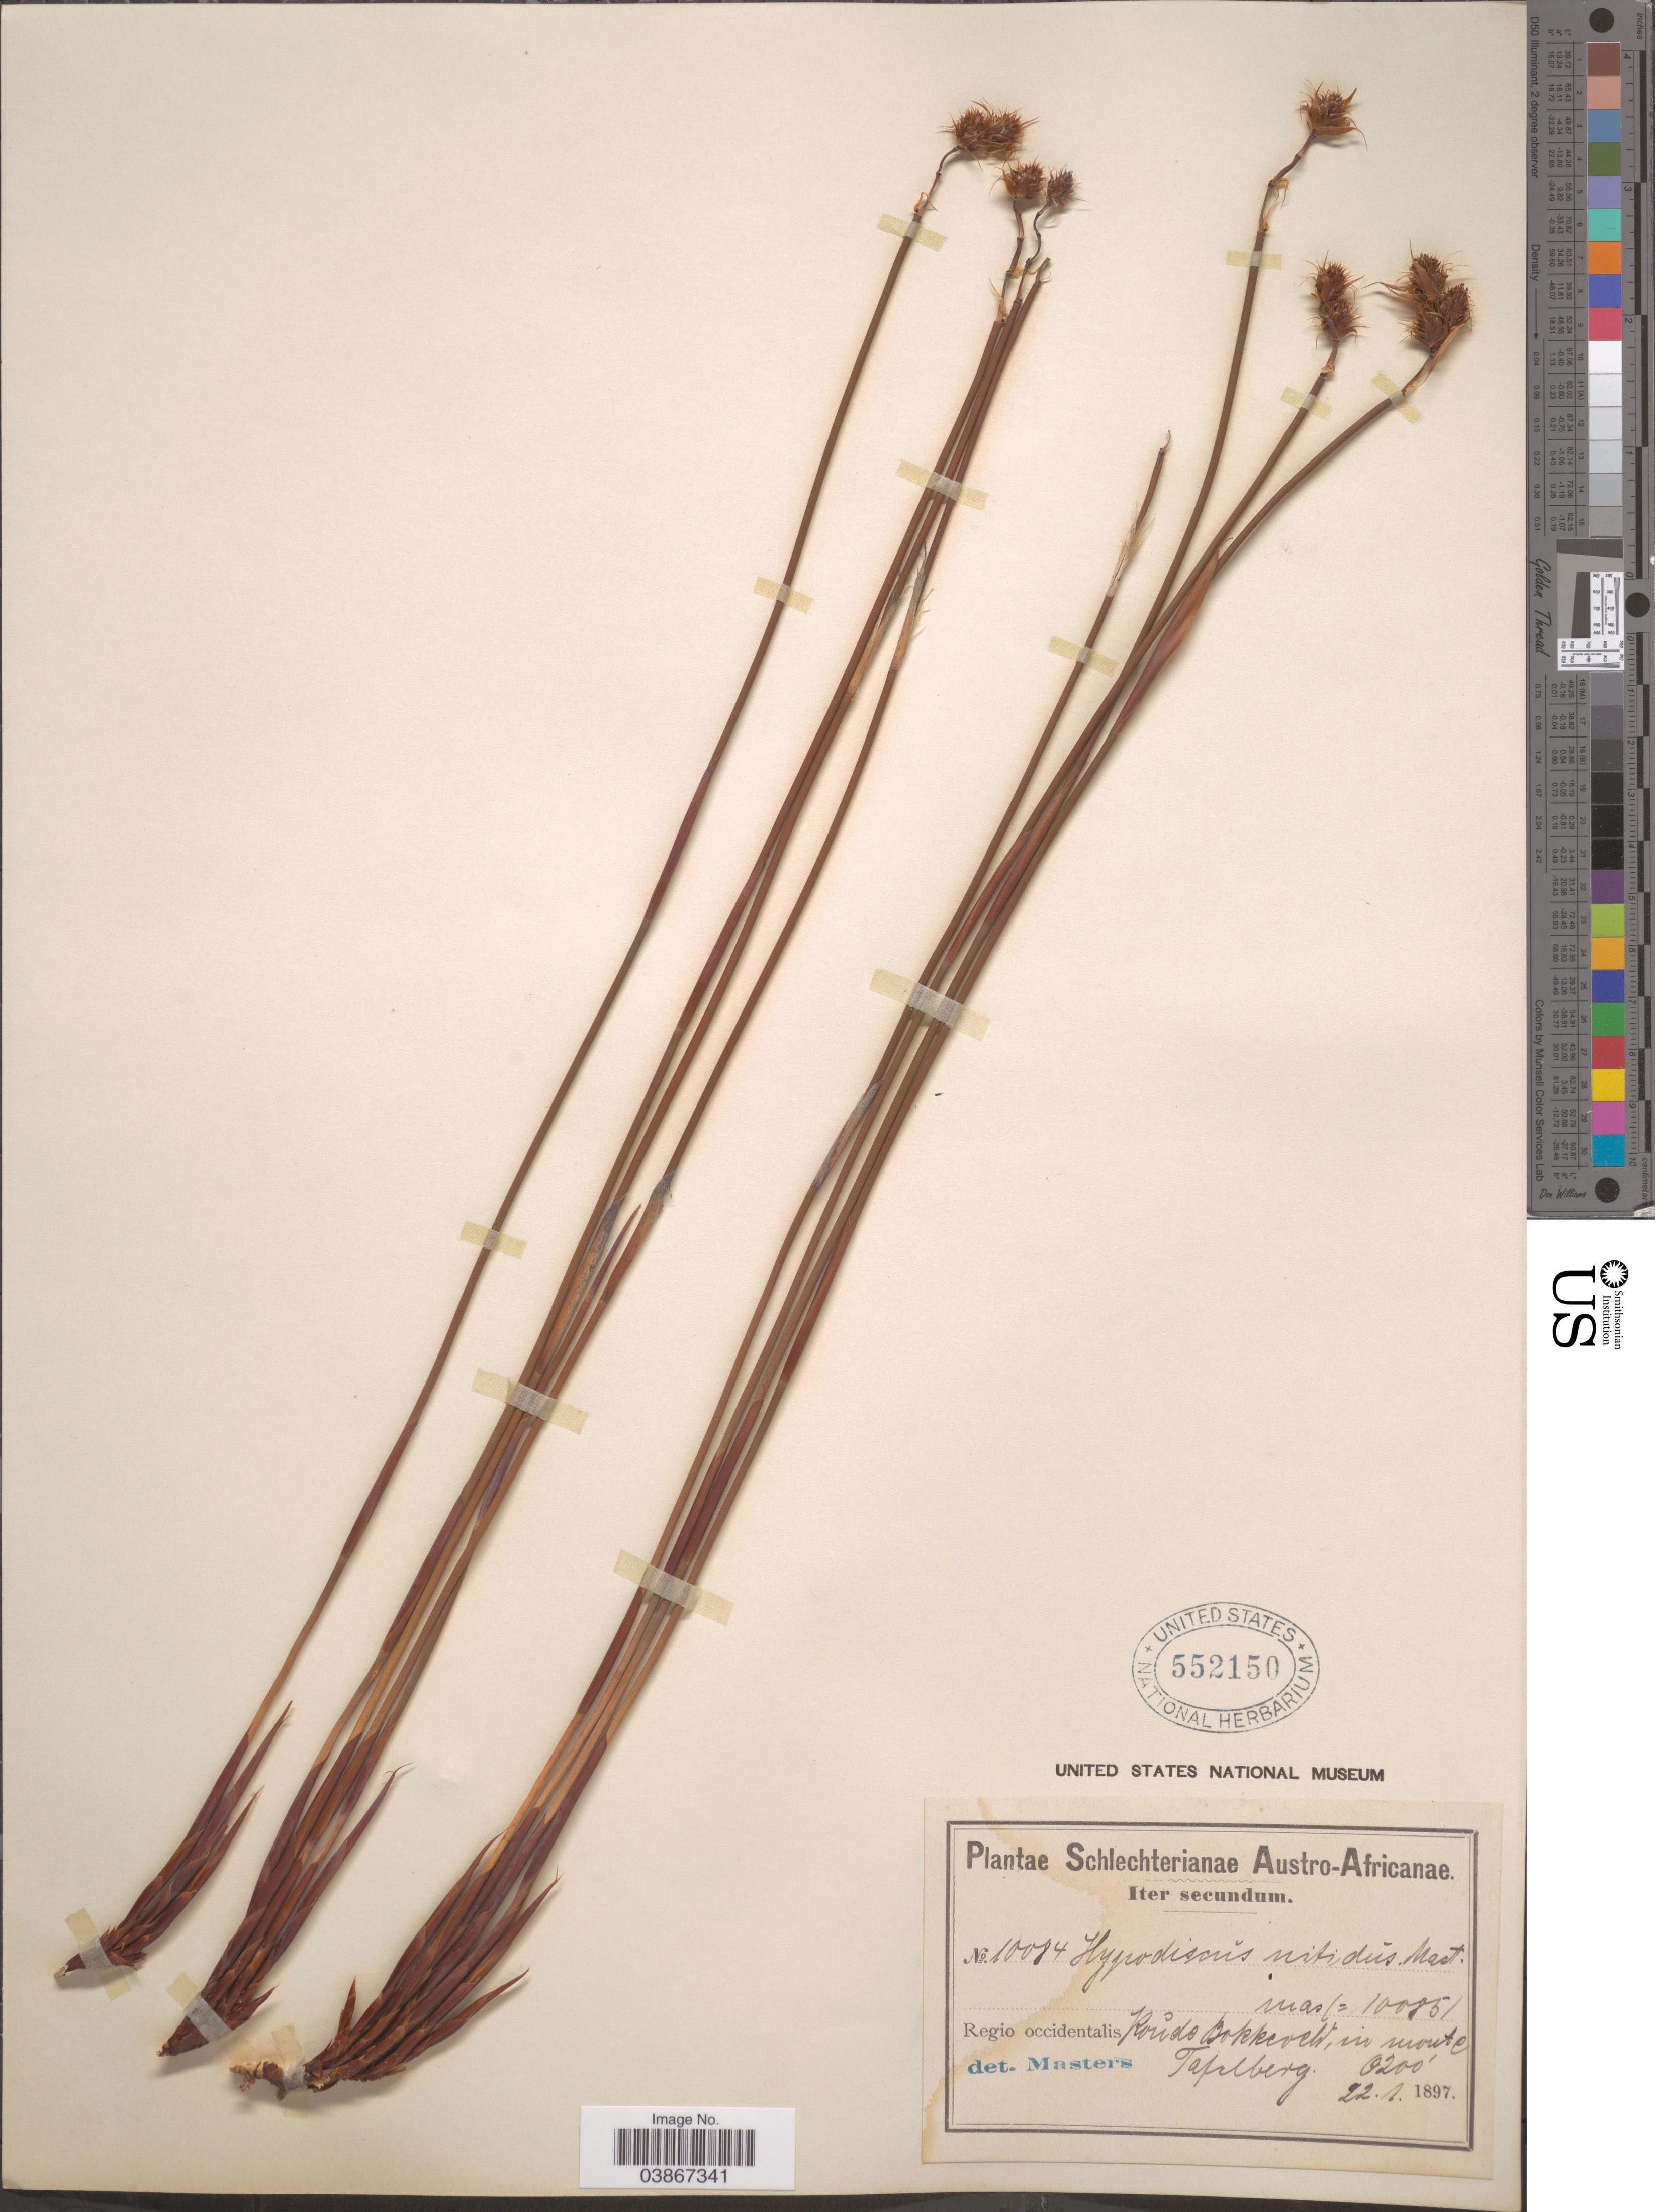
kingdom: Plantae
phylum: Tracheophyta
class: Liliopsida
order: Poales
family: Restionaceae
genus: Hypodiscus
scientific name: Hypodiscus nitidus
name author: Nees ex Mast.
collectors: Schlechter, --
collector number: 10084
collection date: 1897-01-22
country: South Africa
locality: Austro-Africanae. Regio occidentalis: Koude Bokkeveld, in monte Tafelberg.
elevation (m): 1890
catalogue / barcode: US 552150